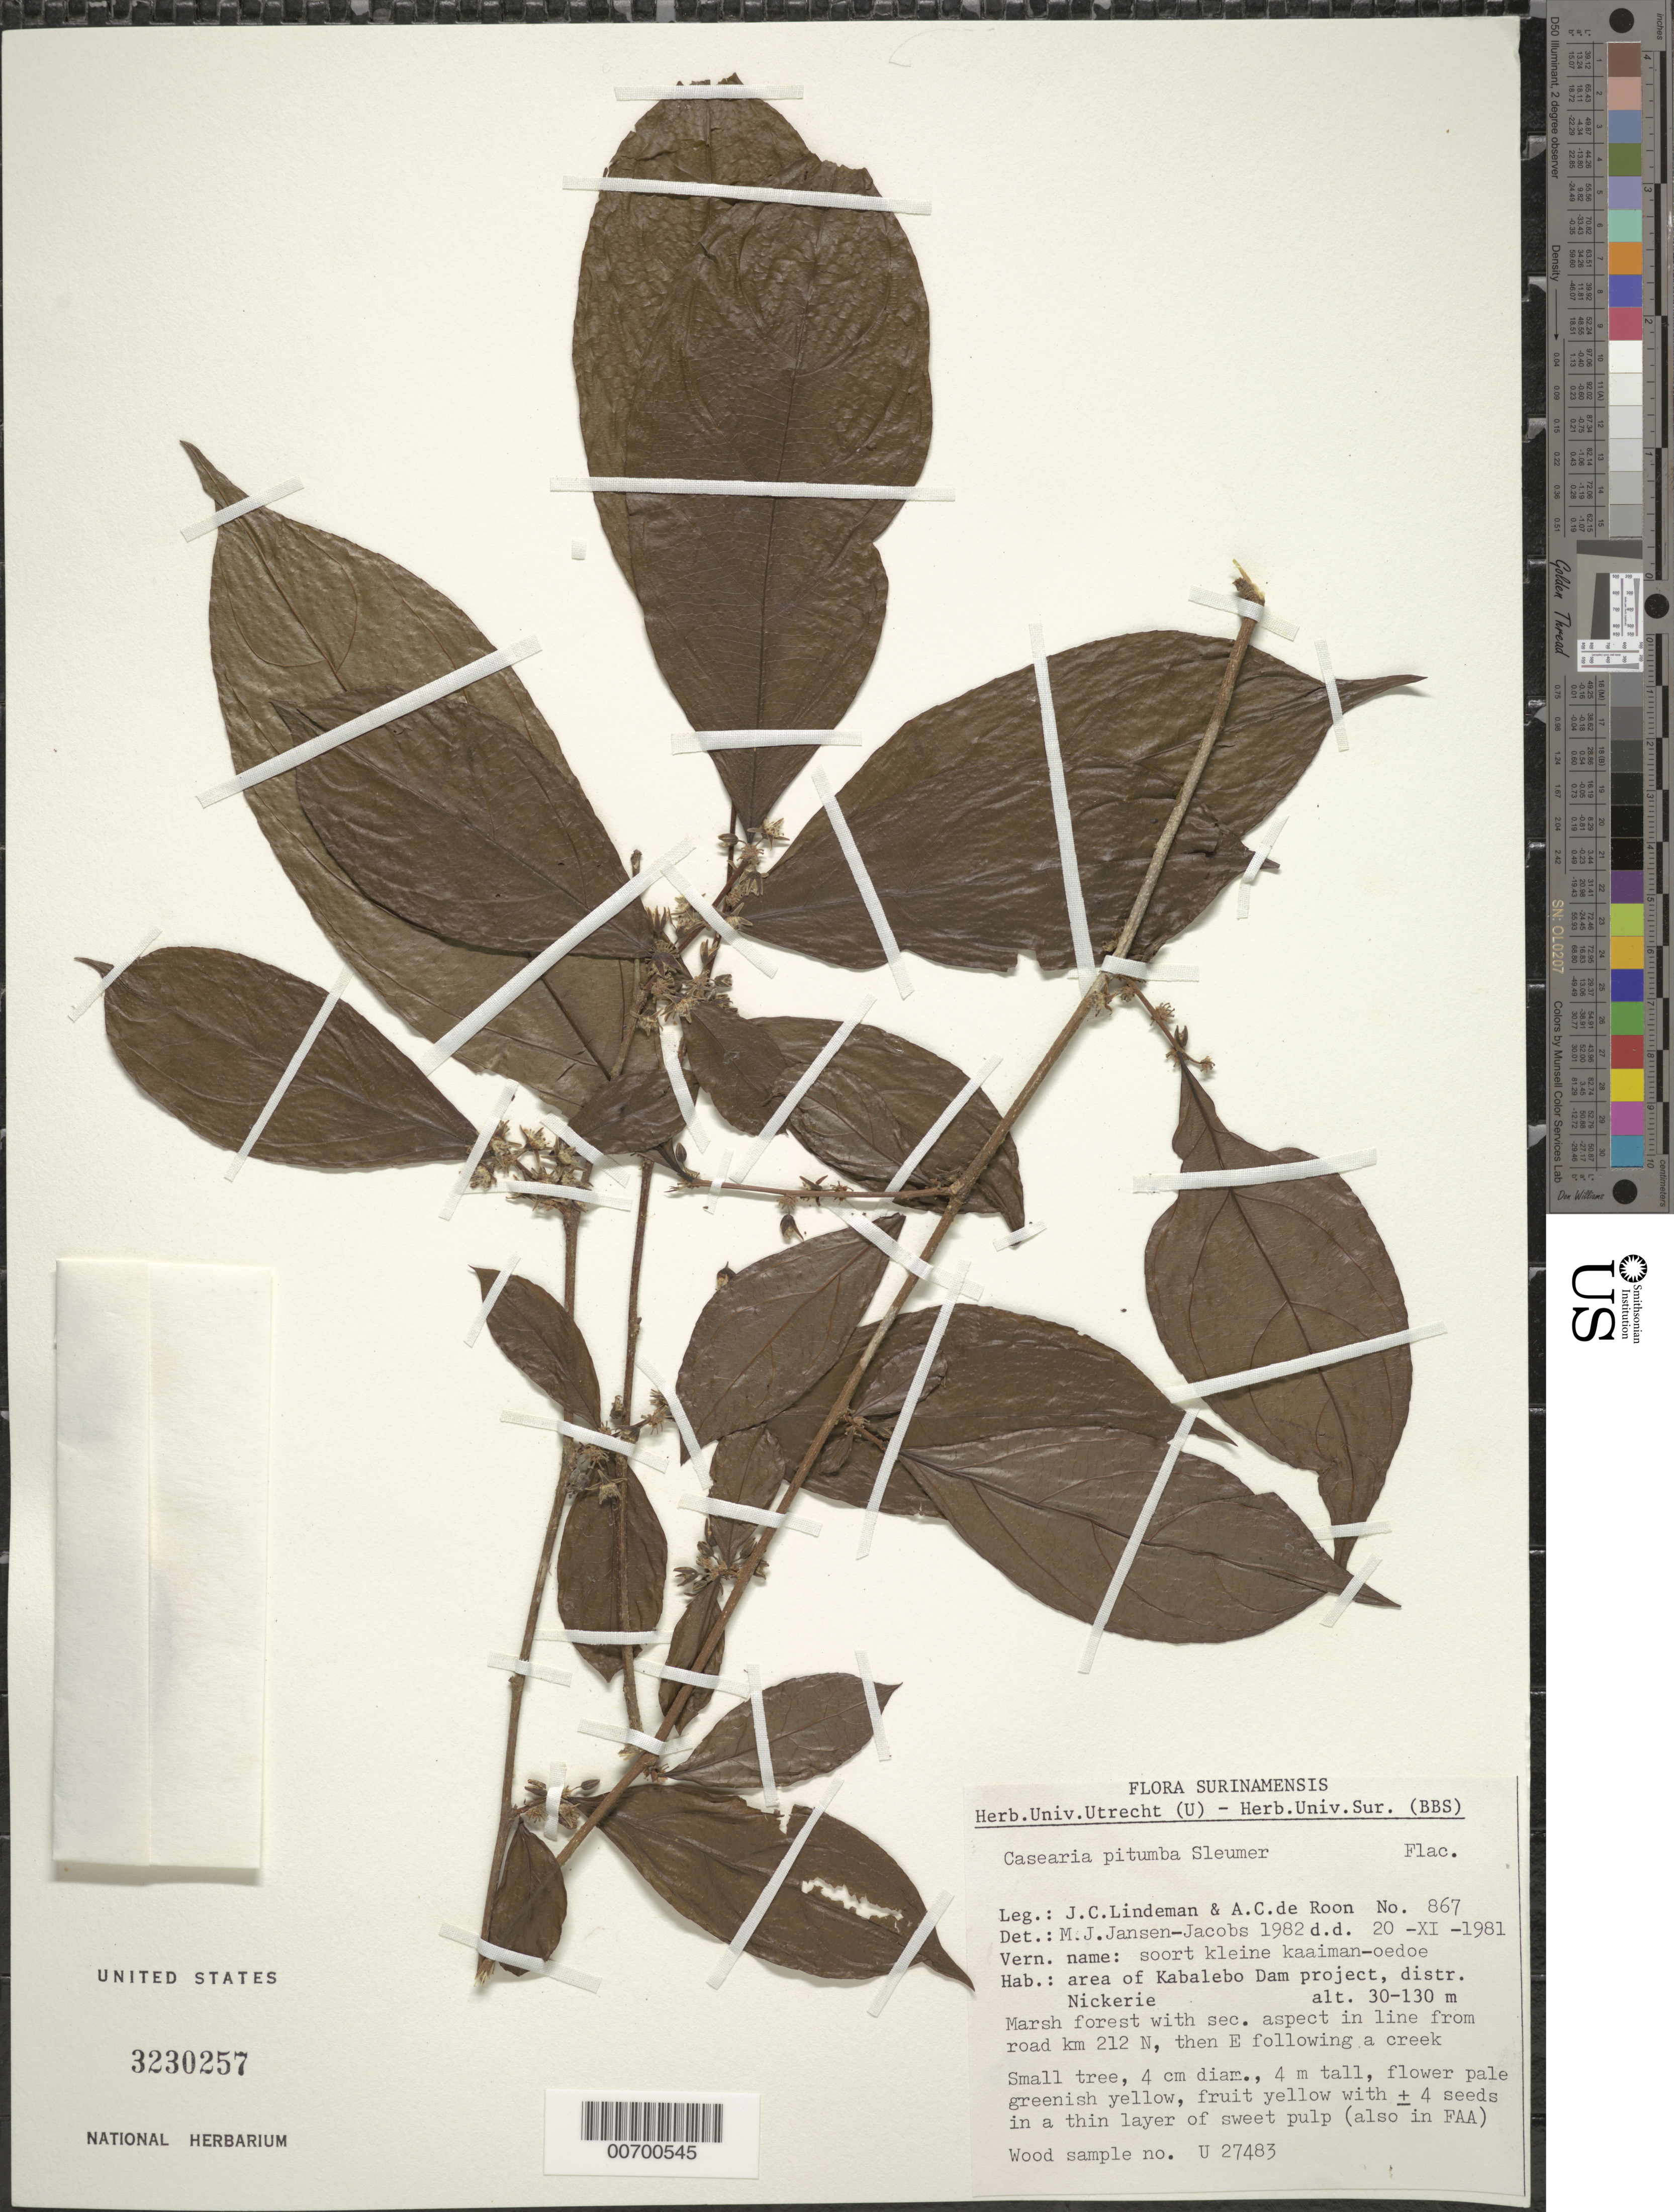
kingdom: Plantae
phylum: Tracheophyta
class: Magnoliopsida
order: Malpighiales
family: Salicaceae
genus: Casearia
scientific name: Casearia pitumba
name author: Sleumer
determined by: Jansen-Jacobs, M. J., (U), Nationaal Herbarium Nederland, Utrecht University branch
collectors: J. C. Lindeman & A. de Roon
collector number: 81 867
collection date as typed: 20-Nov-81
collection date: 1981-11-20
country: Suriname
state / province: Nickerie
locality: Kabalebo Dam project area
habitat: Marsh forest with sec. Aspect in line from road.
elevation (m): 30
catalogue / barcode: US 3230257